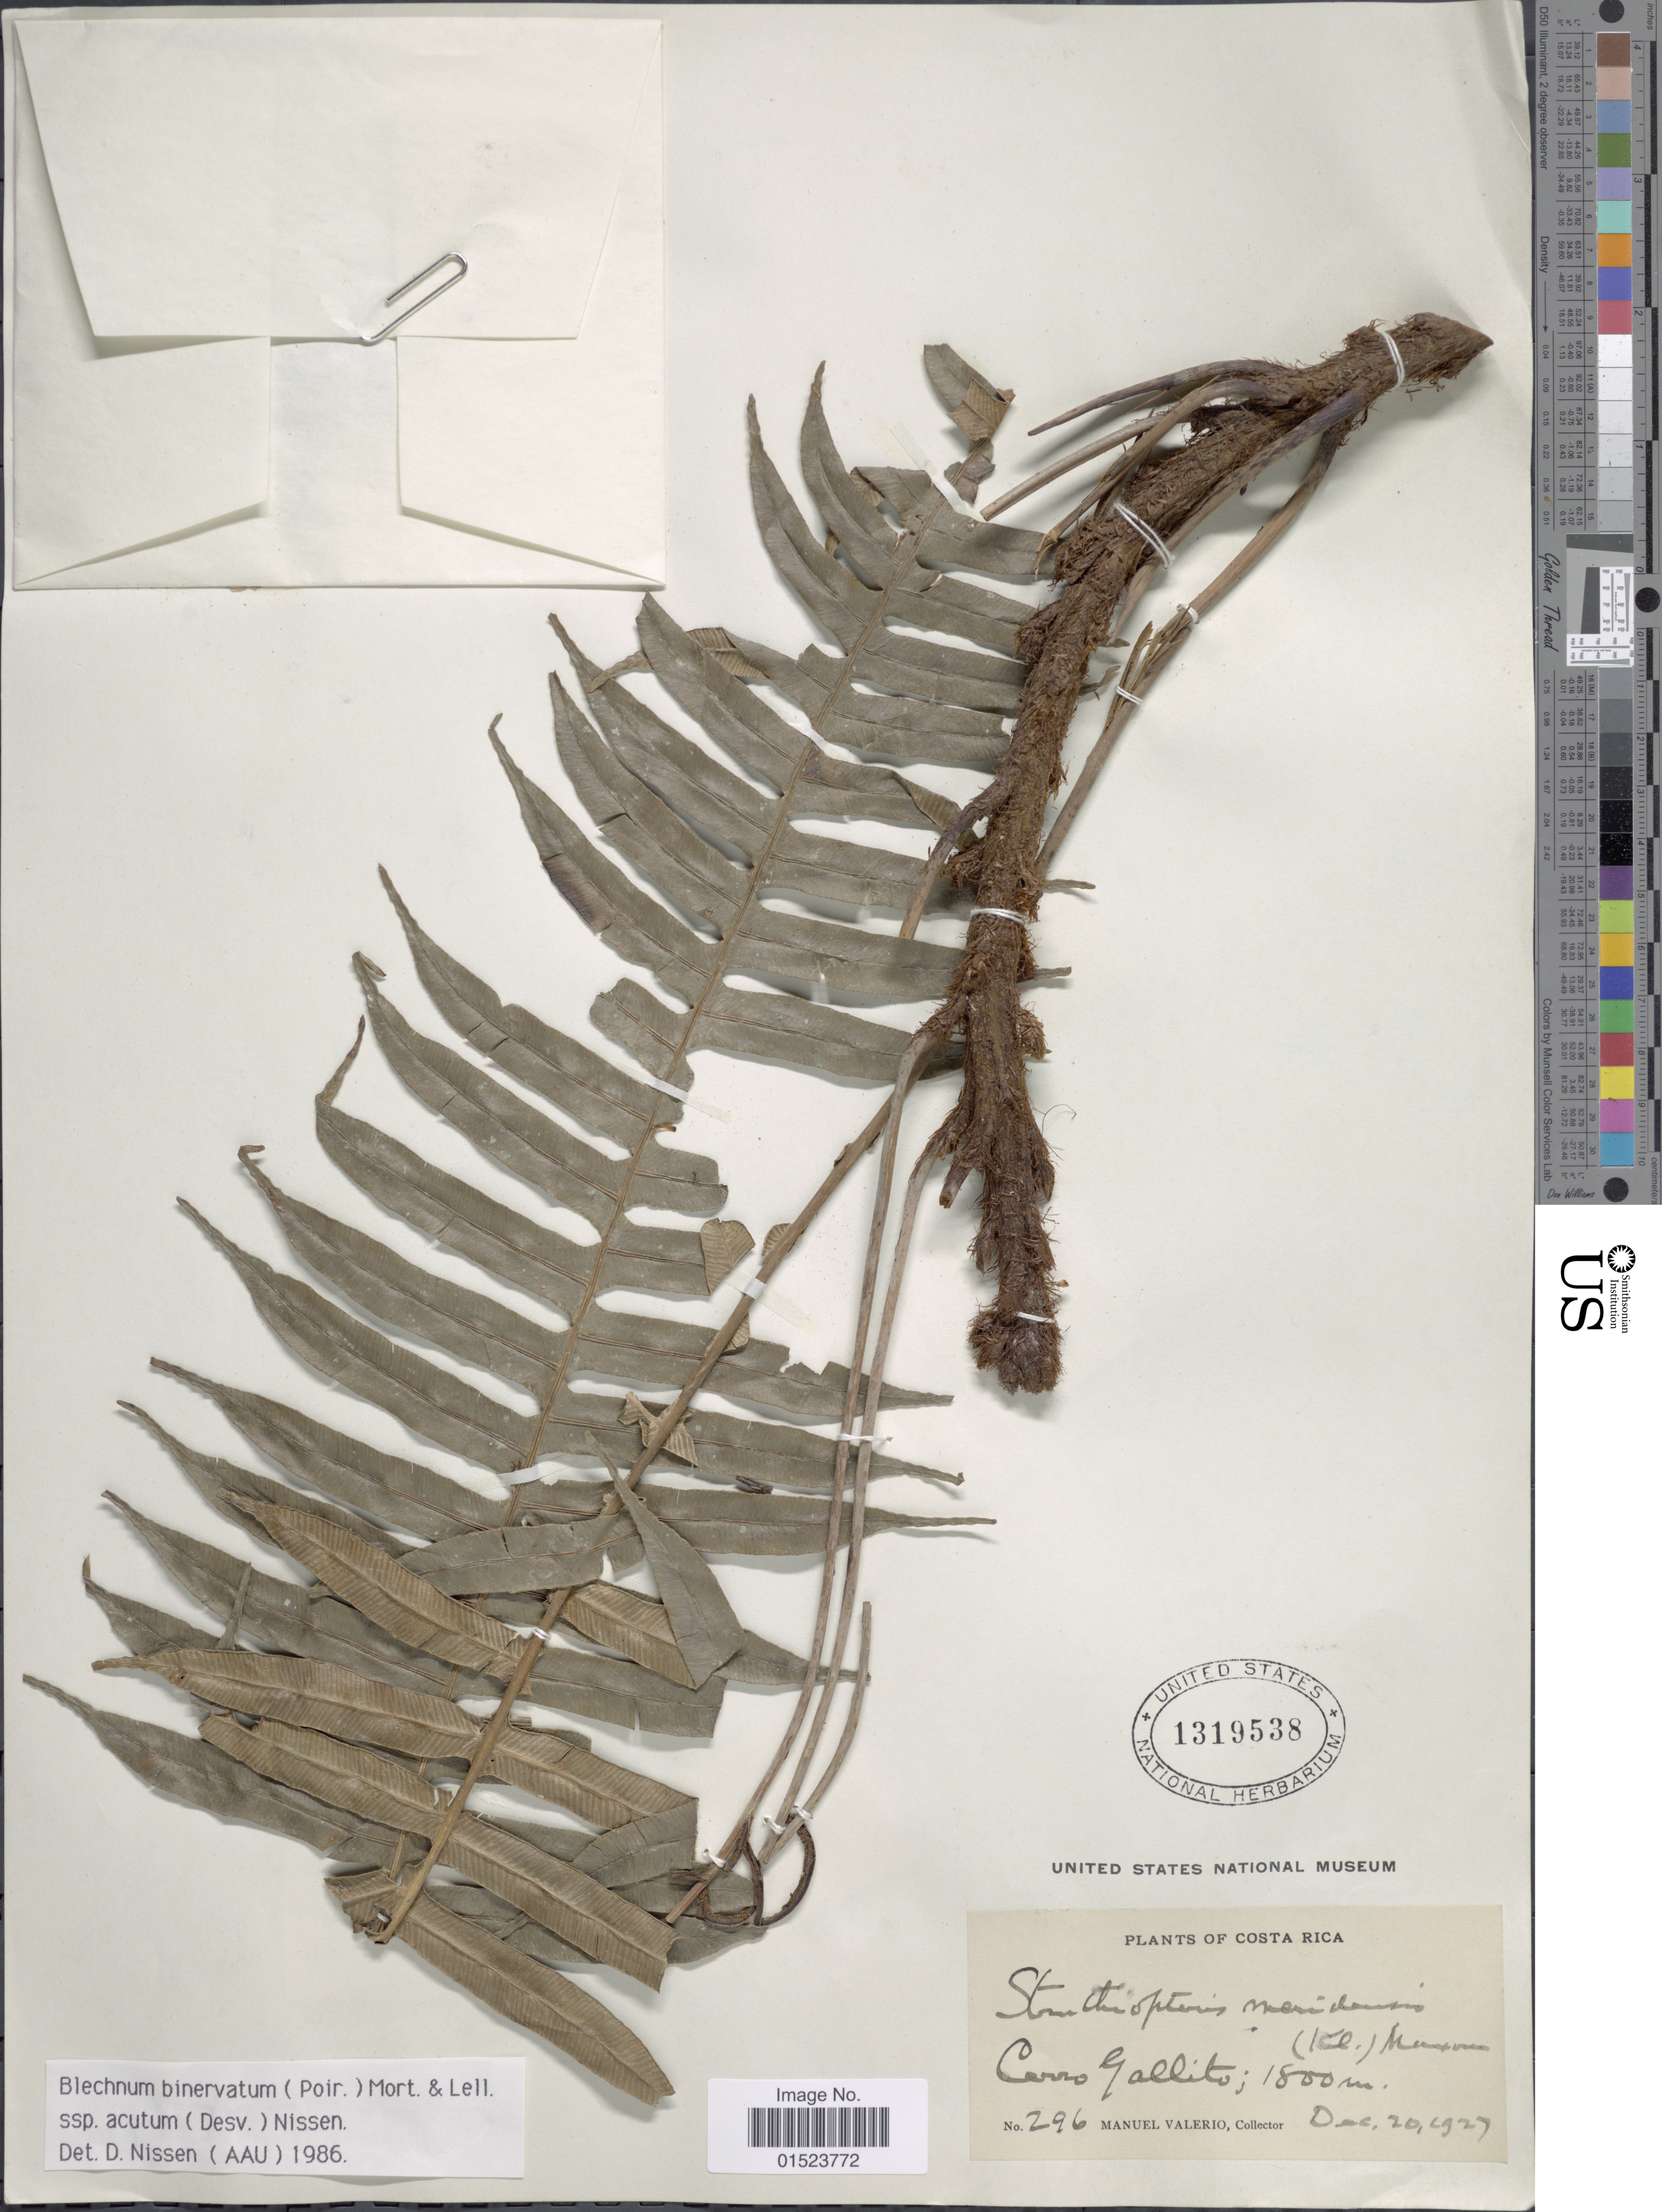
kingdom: Plantae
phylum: Tracheophyta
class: Polypodiopsida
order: Polypodiales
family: Blechnaceae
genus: Blechnum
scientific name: Blechnum ensiforme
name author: (Liebm.) C. Chr.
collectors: M. Valerio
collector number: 296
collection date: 1927-12-20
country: Costa Rica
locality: Cerro Gallito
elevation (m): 1800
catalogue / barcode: US 1319538